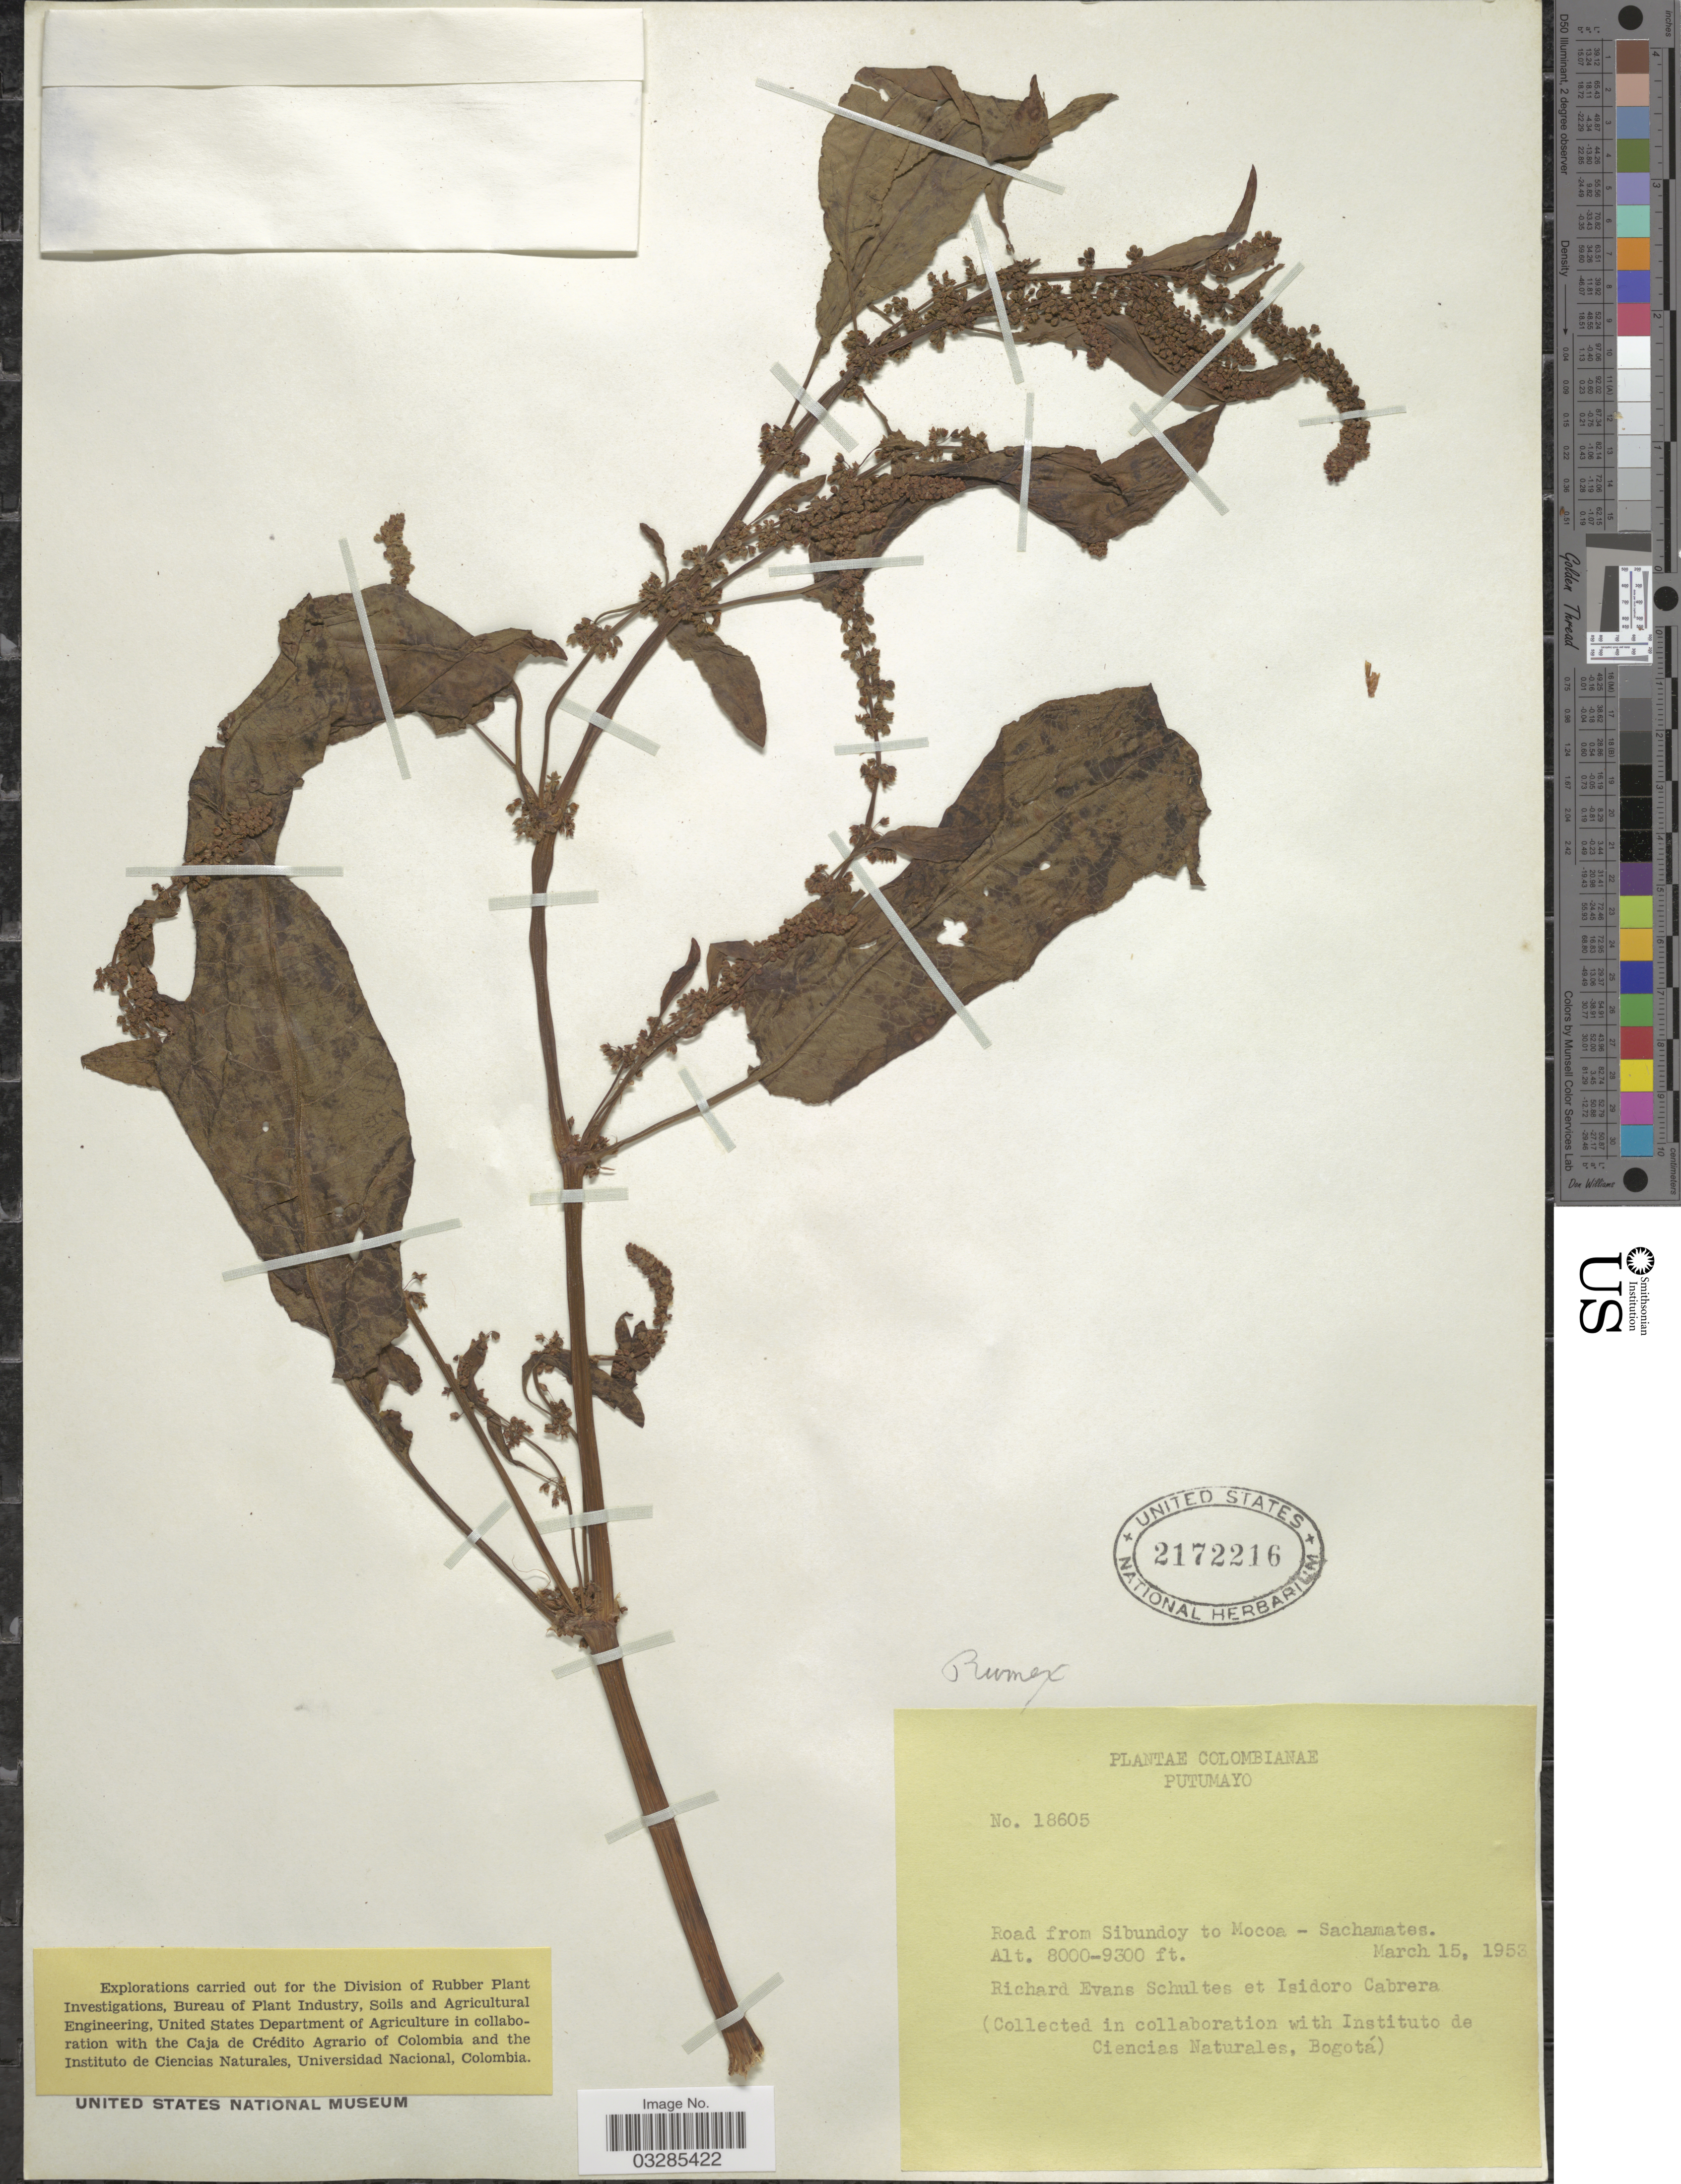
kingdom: Plantae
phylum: Tracheophyta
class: Magnoliopsida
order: Caryophyllales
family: Polygonaceae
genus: Rumex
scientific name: Rumex sp.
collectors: R. E. Schultes & I. Cabrera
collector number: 18605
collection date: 1953-03-15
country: Colombia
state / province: Putumayo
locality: Road from Sibundoy to Mocoa - Sachamates.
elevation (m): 2438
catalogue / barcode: US 2172216